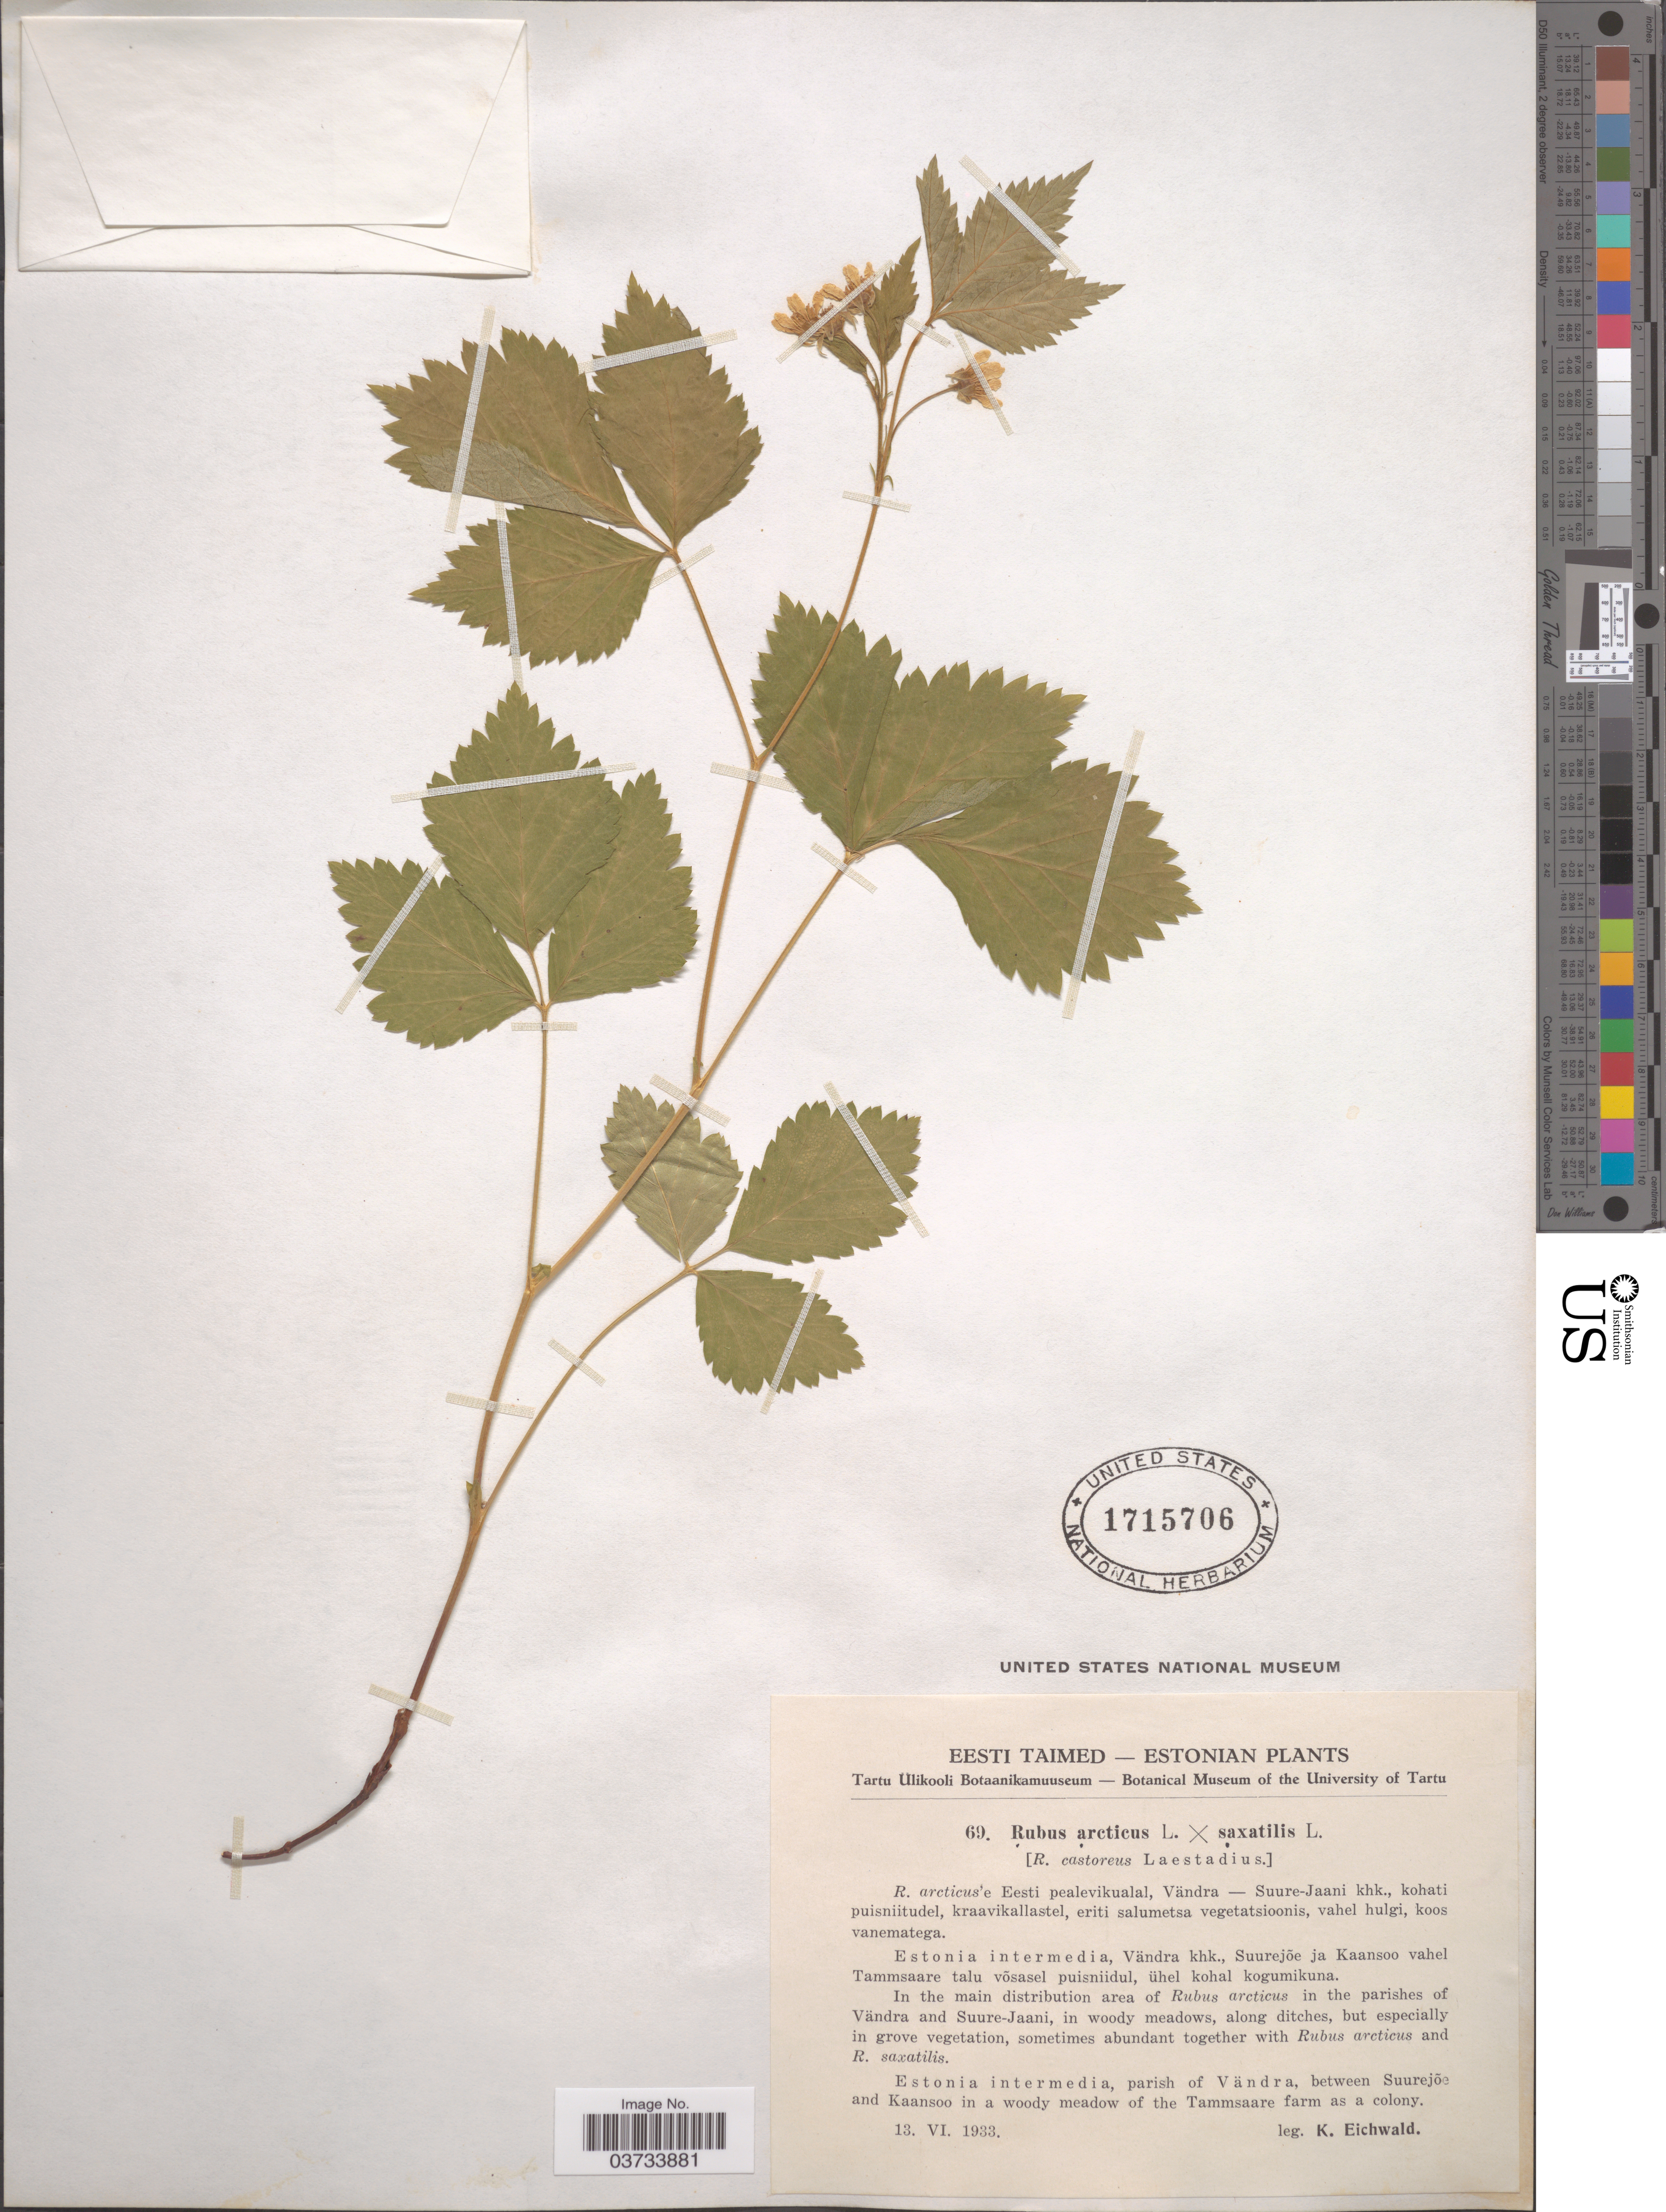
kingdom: Plantae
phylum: Tracheophyta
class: Magnoliopsida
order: Rosales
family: Rosaceae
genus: Rubus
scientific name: Rubus arcticus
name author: L.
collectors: K. Eichwald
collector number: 69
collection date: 1933-06-13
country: Estonia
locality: Estonia intermedia, parish of Vändra, between Suurejõe and Kaansoo in a woody meadow of the Tammsaare farm as a colony.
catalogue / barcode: US 1715706